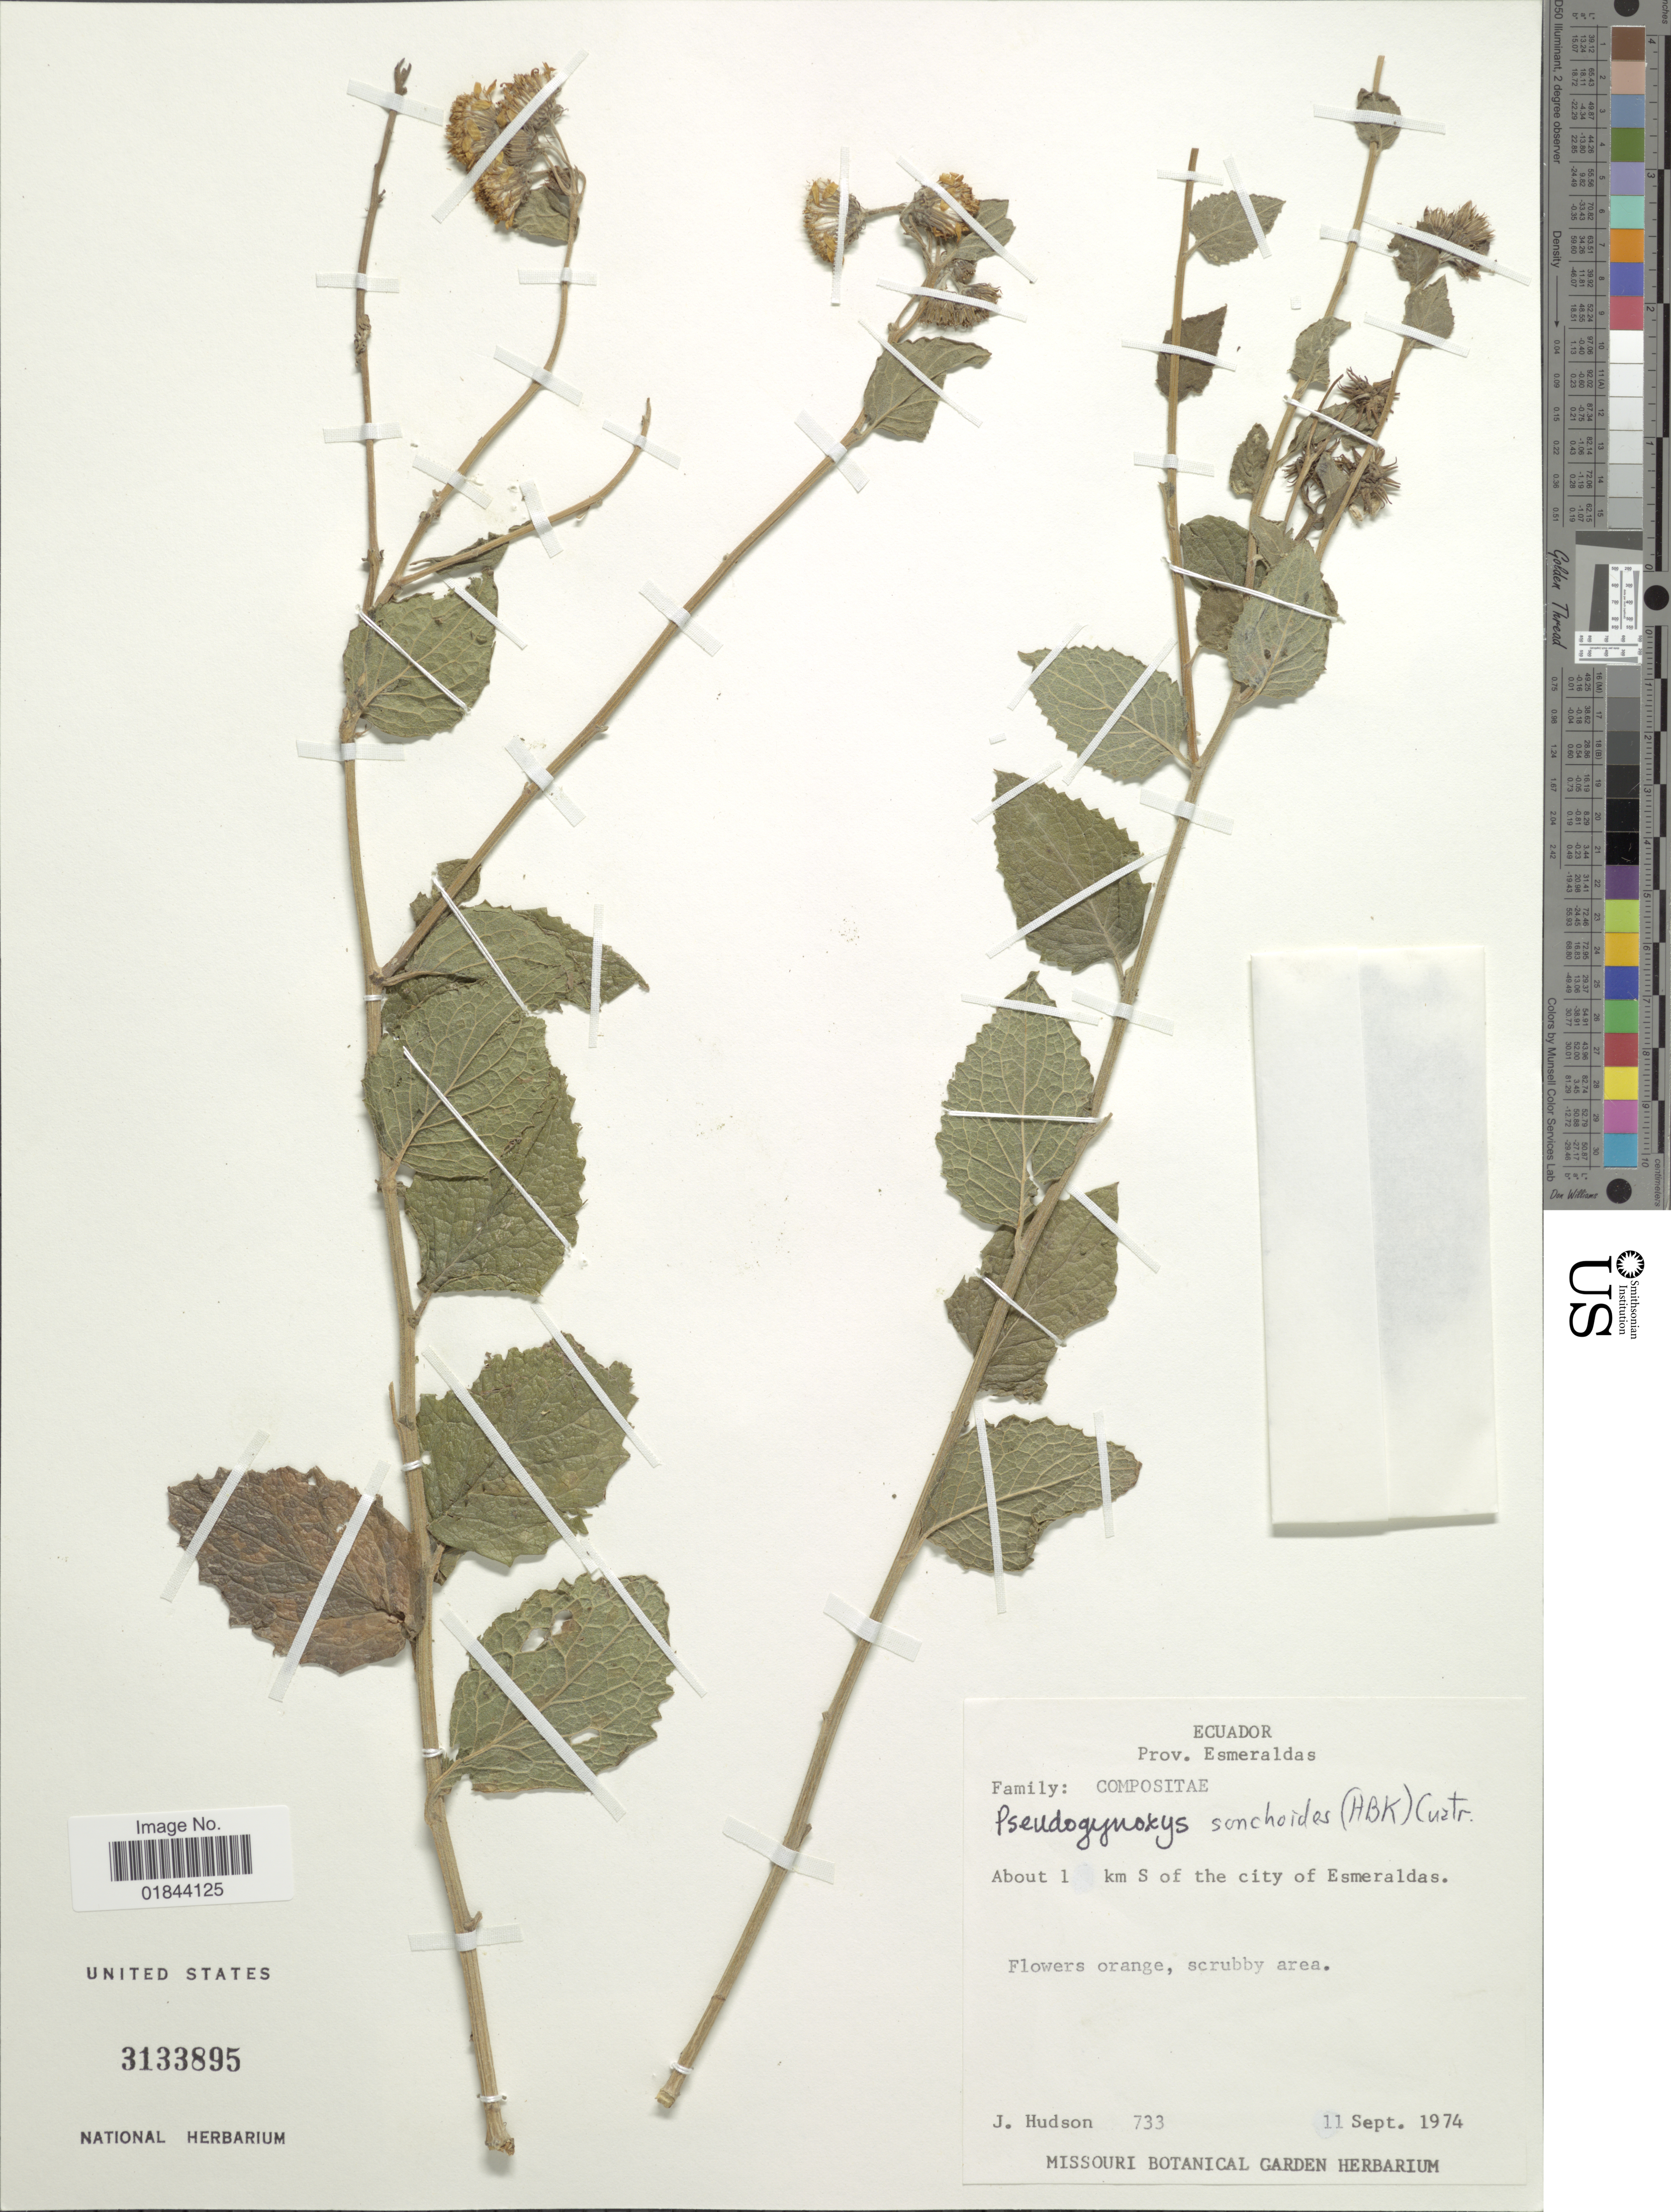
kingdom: Plantae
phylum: Tracheophyta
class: Magnoliopsida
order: Asterales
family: Asteraceae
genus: Pseudogynoxys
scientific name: Pseudogynoxys sonchoides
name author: (Kunth) Cuatrec.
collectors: J. Hudson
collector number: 733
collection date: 1974-09-11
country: Ecuador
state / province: Esmeraldas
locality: About 1 km S of the city of Esmeraldas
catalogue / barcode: US 3133895